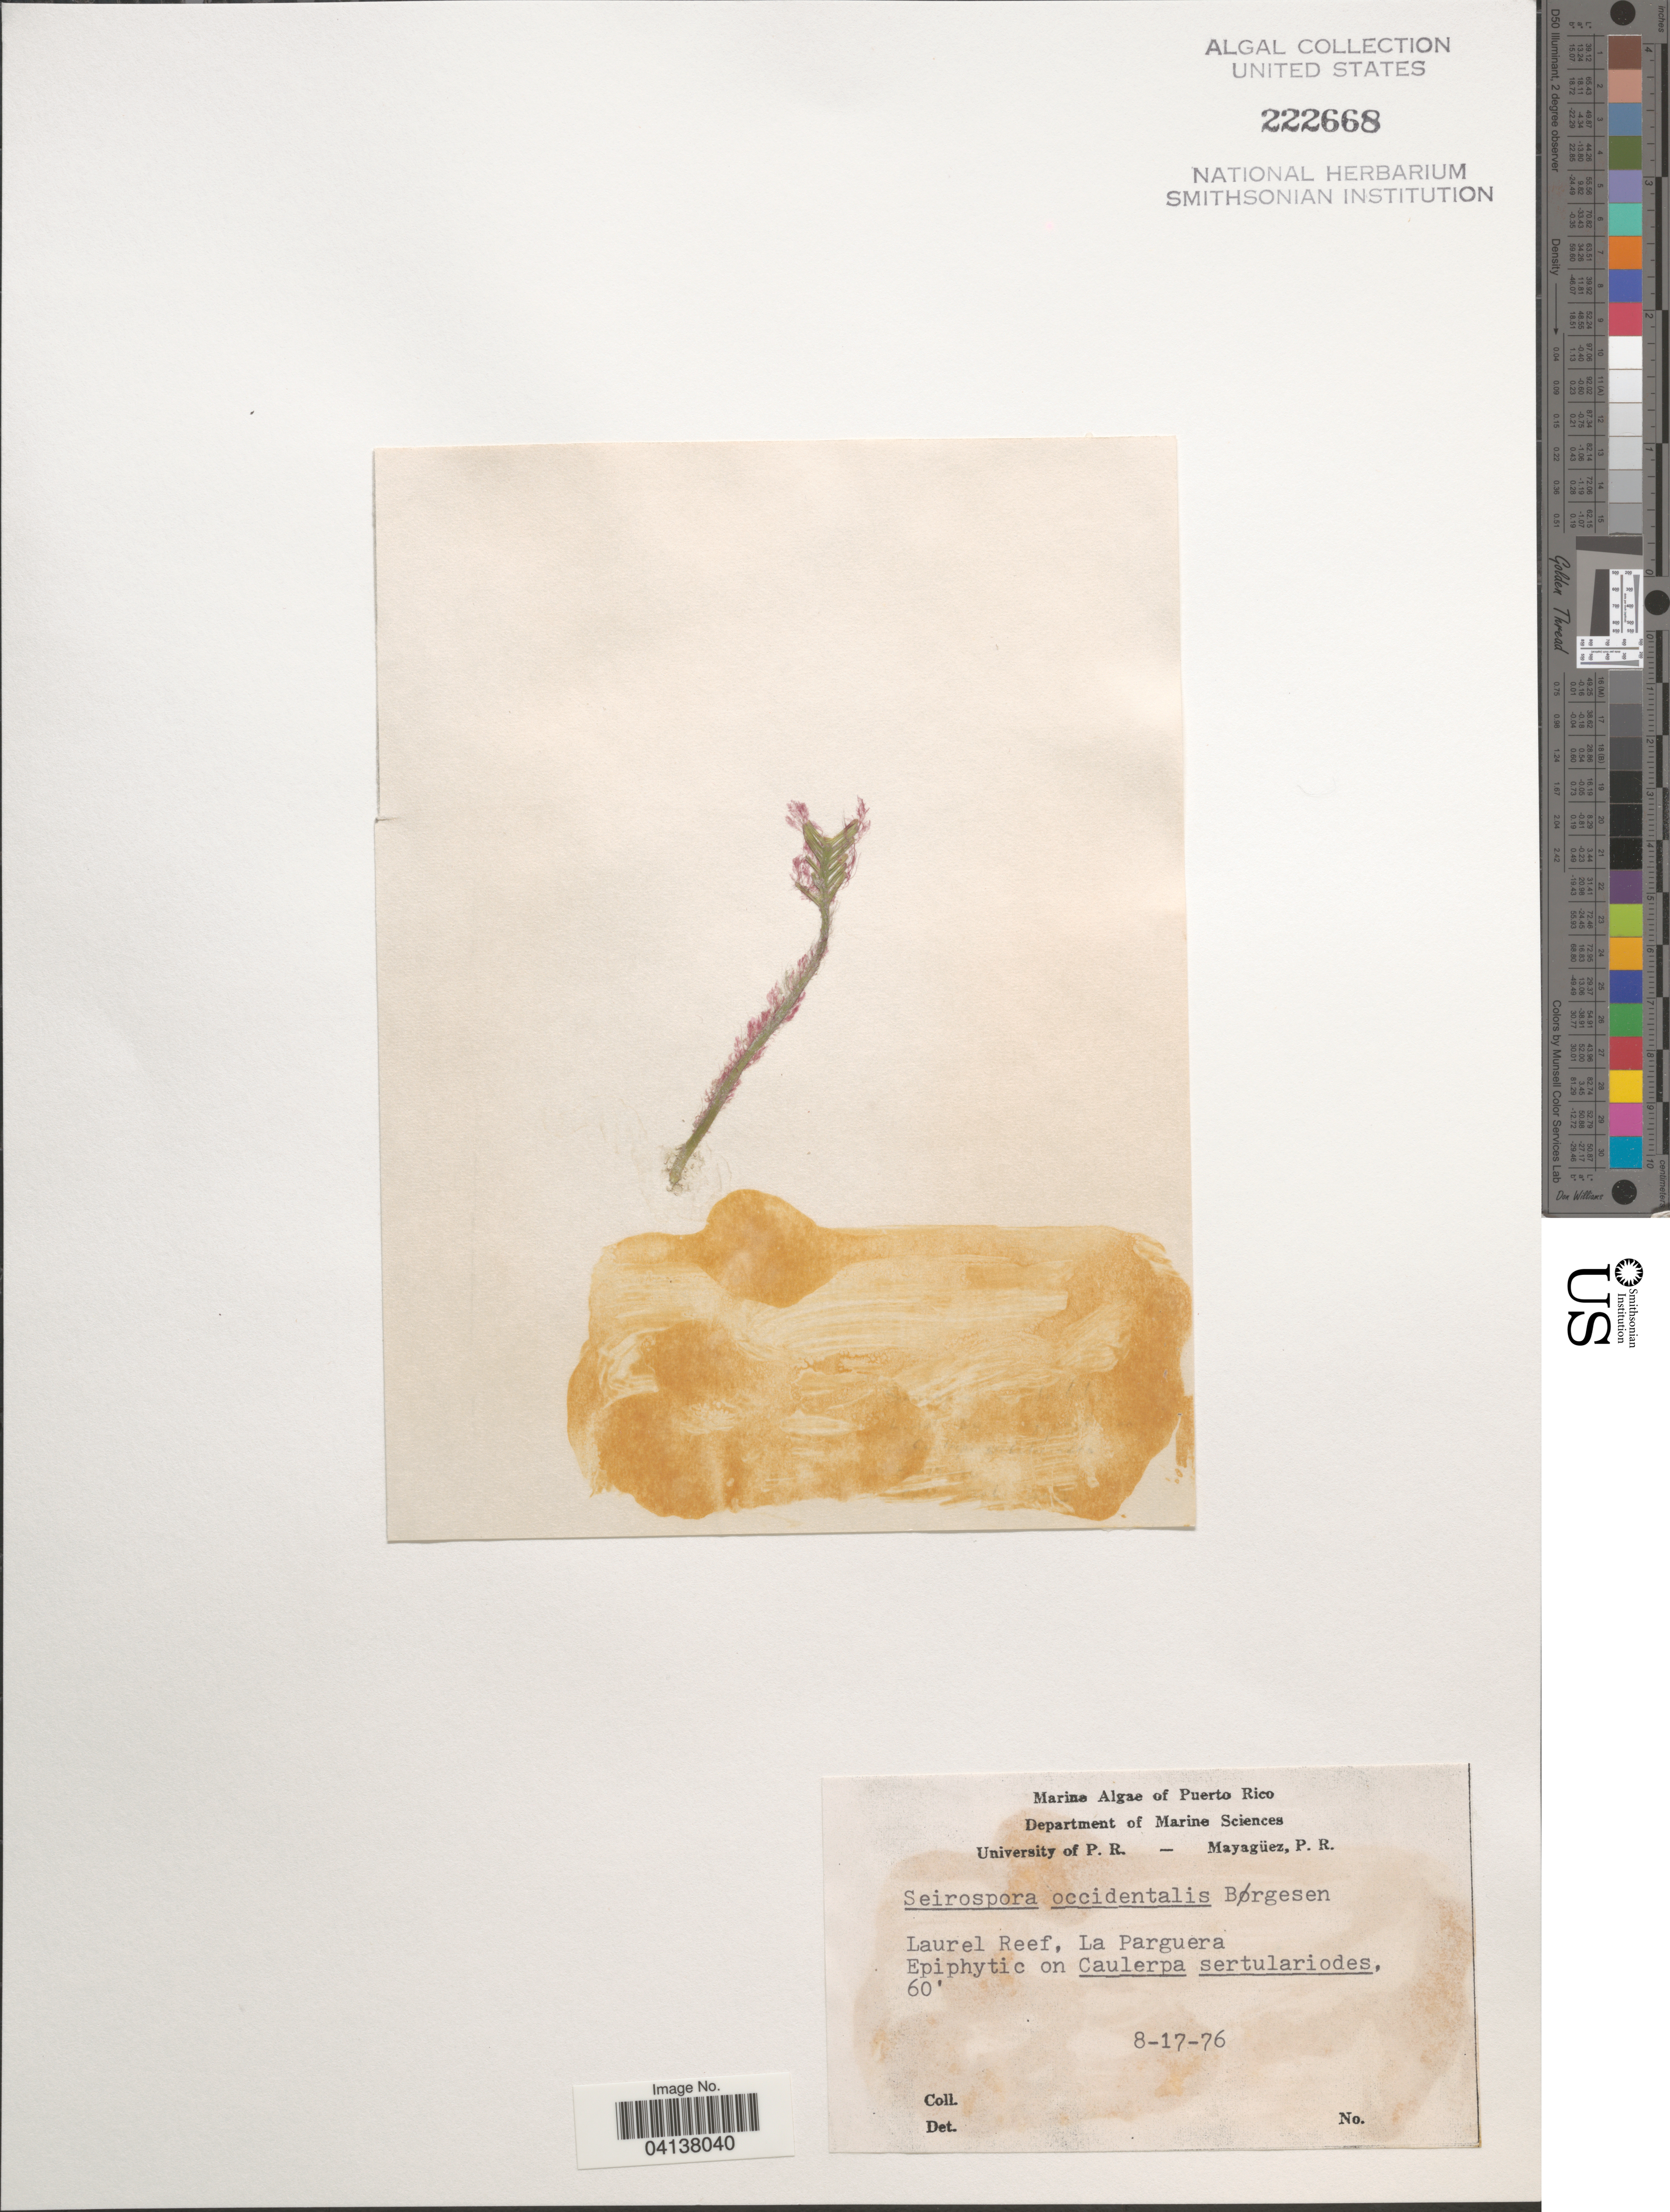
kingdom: Plantae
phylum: Rhodophyta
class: Florideophyceae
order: Ceramiales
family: Callithamniaceae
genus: Seirospora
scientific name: Seirospora occidentalis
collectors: University of Puerto Rico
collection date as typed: Transcribed d/m/y: 17/8/76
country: Puerto Rico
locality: Laurel Reef, La Parguera.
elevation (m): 18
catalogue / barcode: US 222668